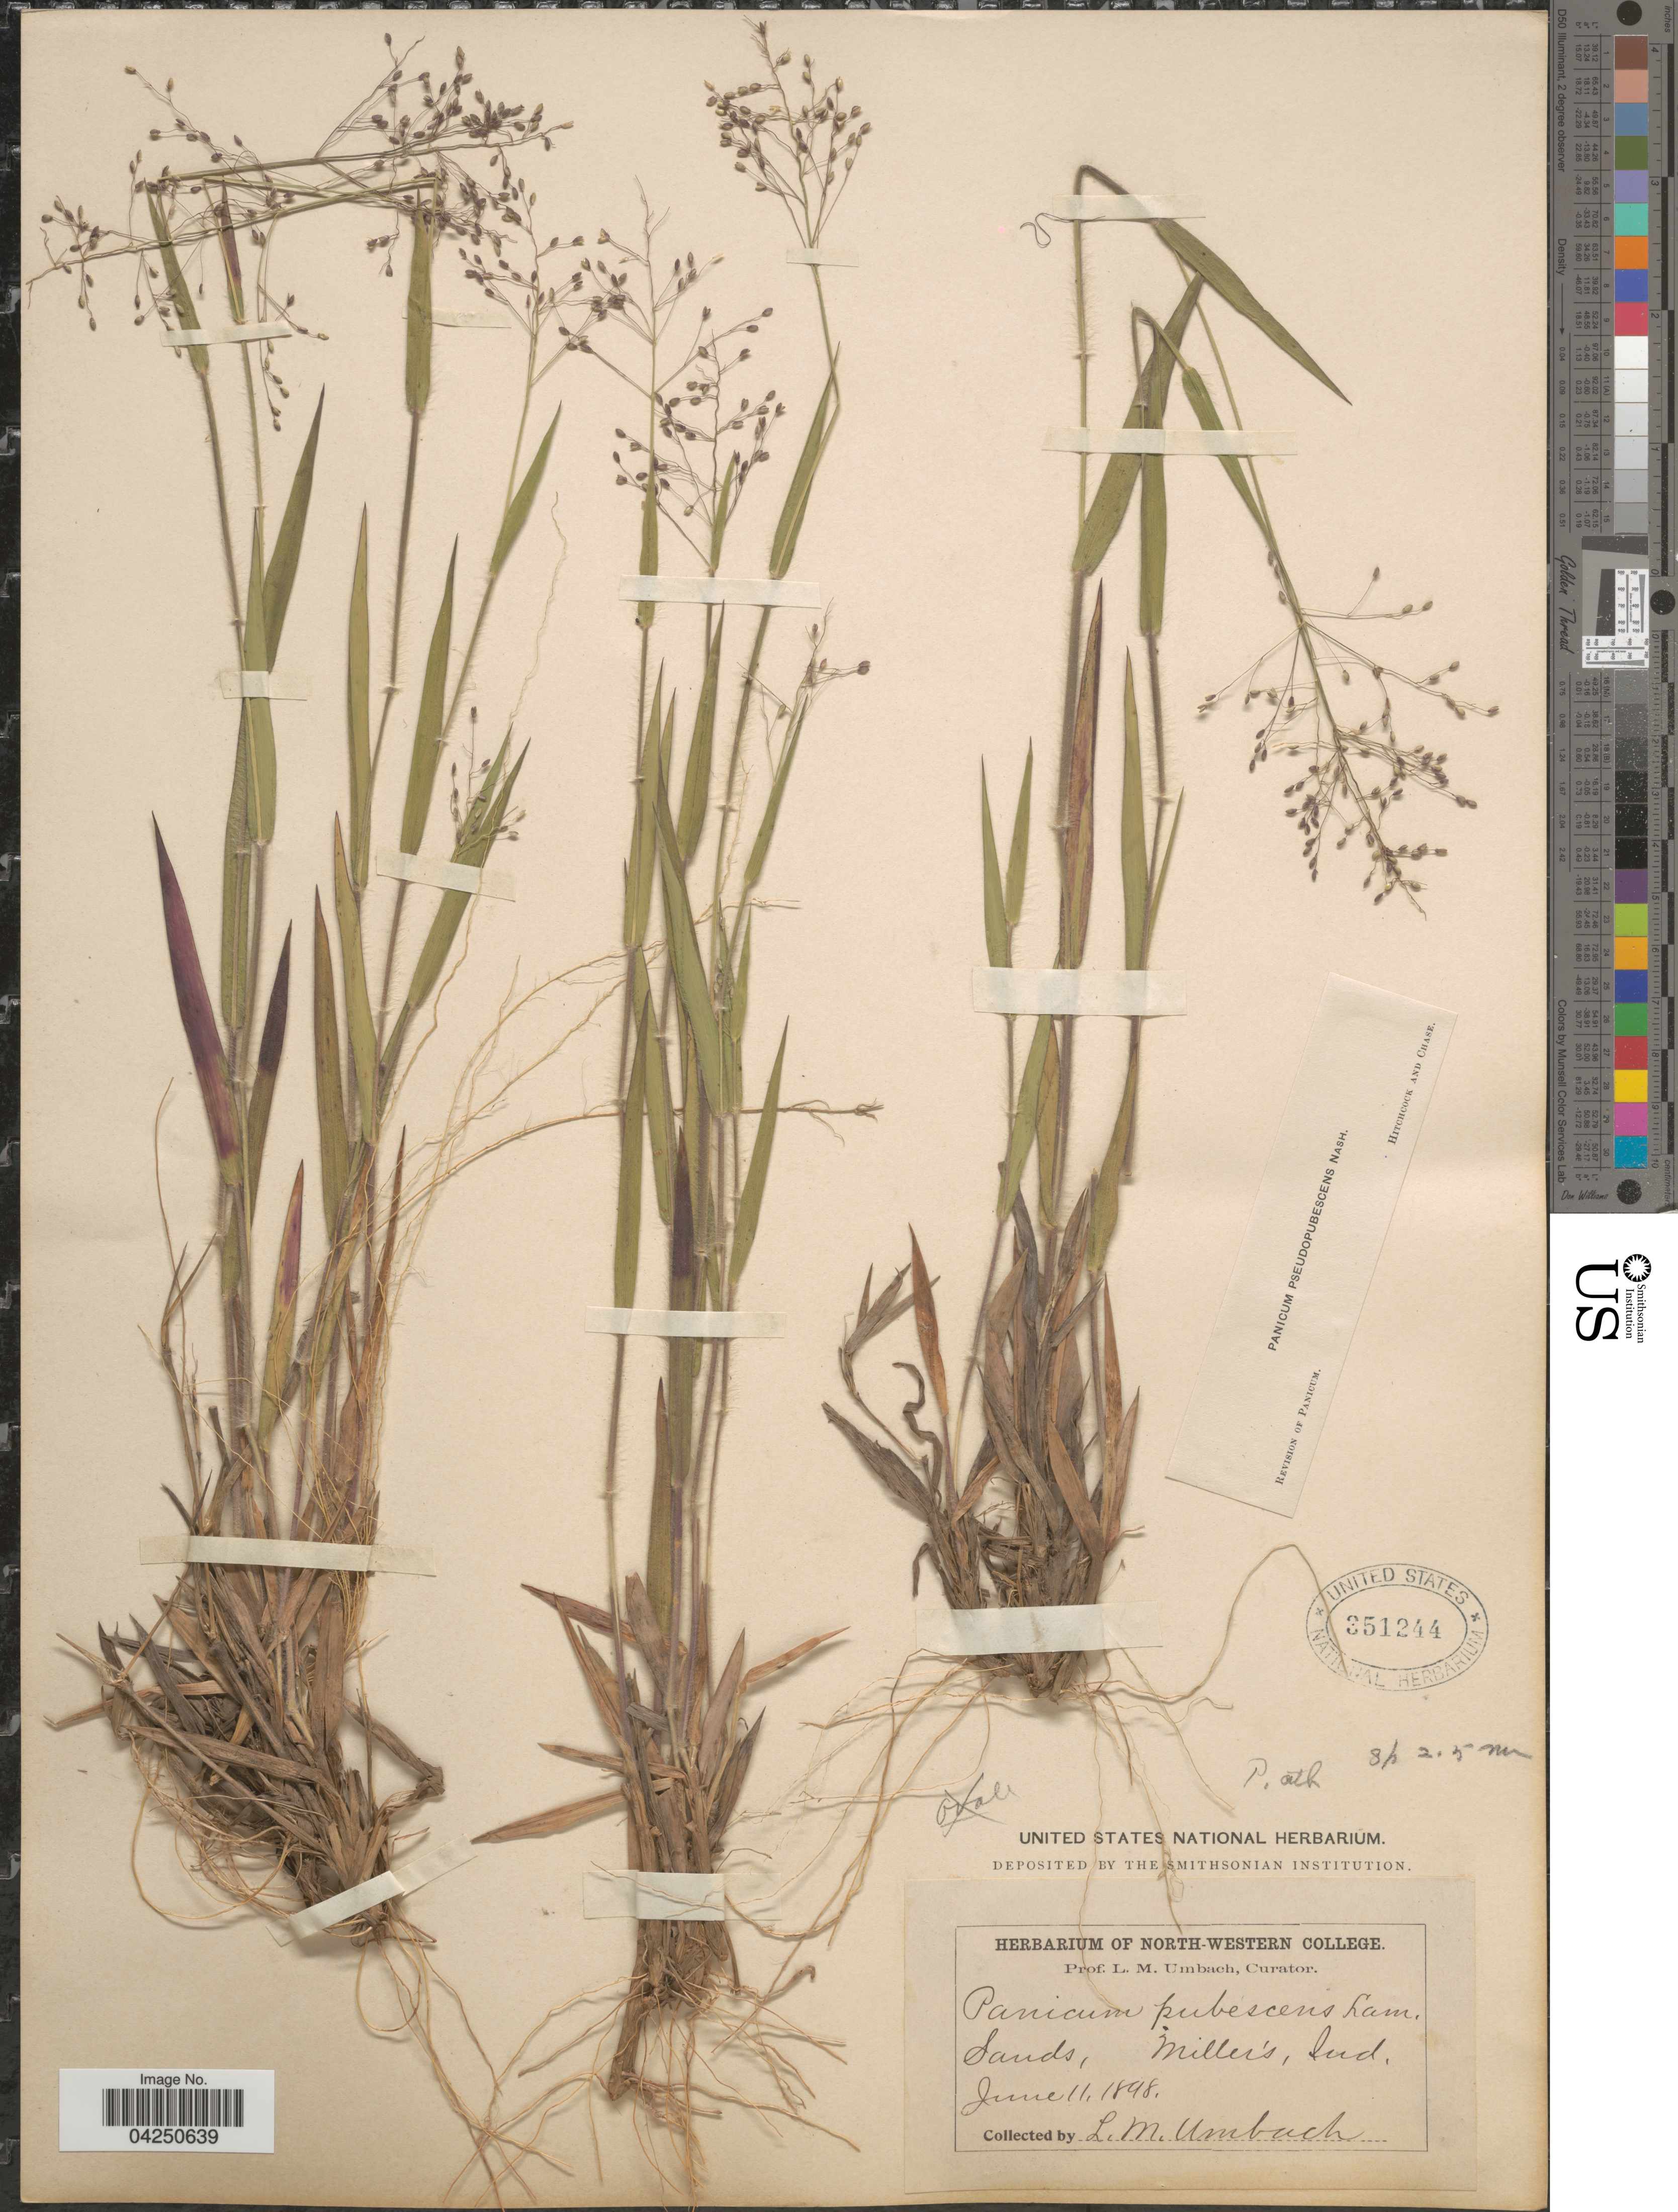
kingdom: Plantae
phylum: Tracheophyta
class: Liliopsida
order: Poales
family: Poaceae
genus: Dichanthelium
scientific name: Dichanthelium acuminatum var. acuminatum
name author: (Sw.) Gould & C.A. Clark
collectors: L. M. Umbach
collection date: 1898-06-11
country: United States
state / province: Indiana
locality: Sands, Miller's.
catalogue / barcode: US 351244